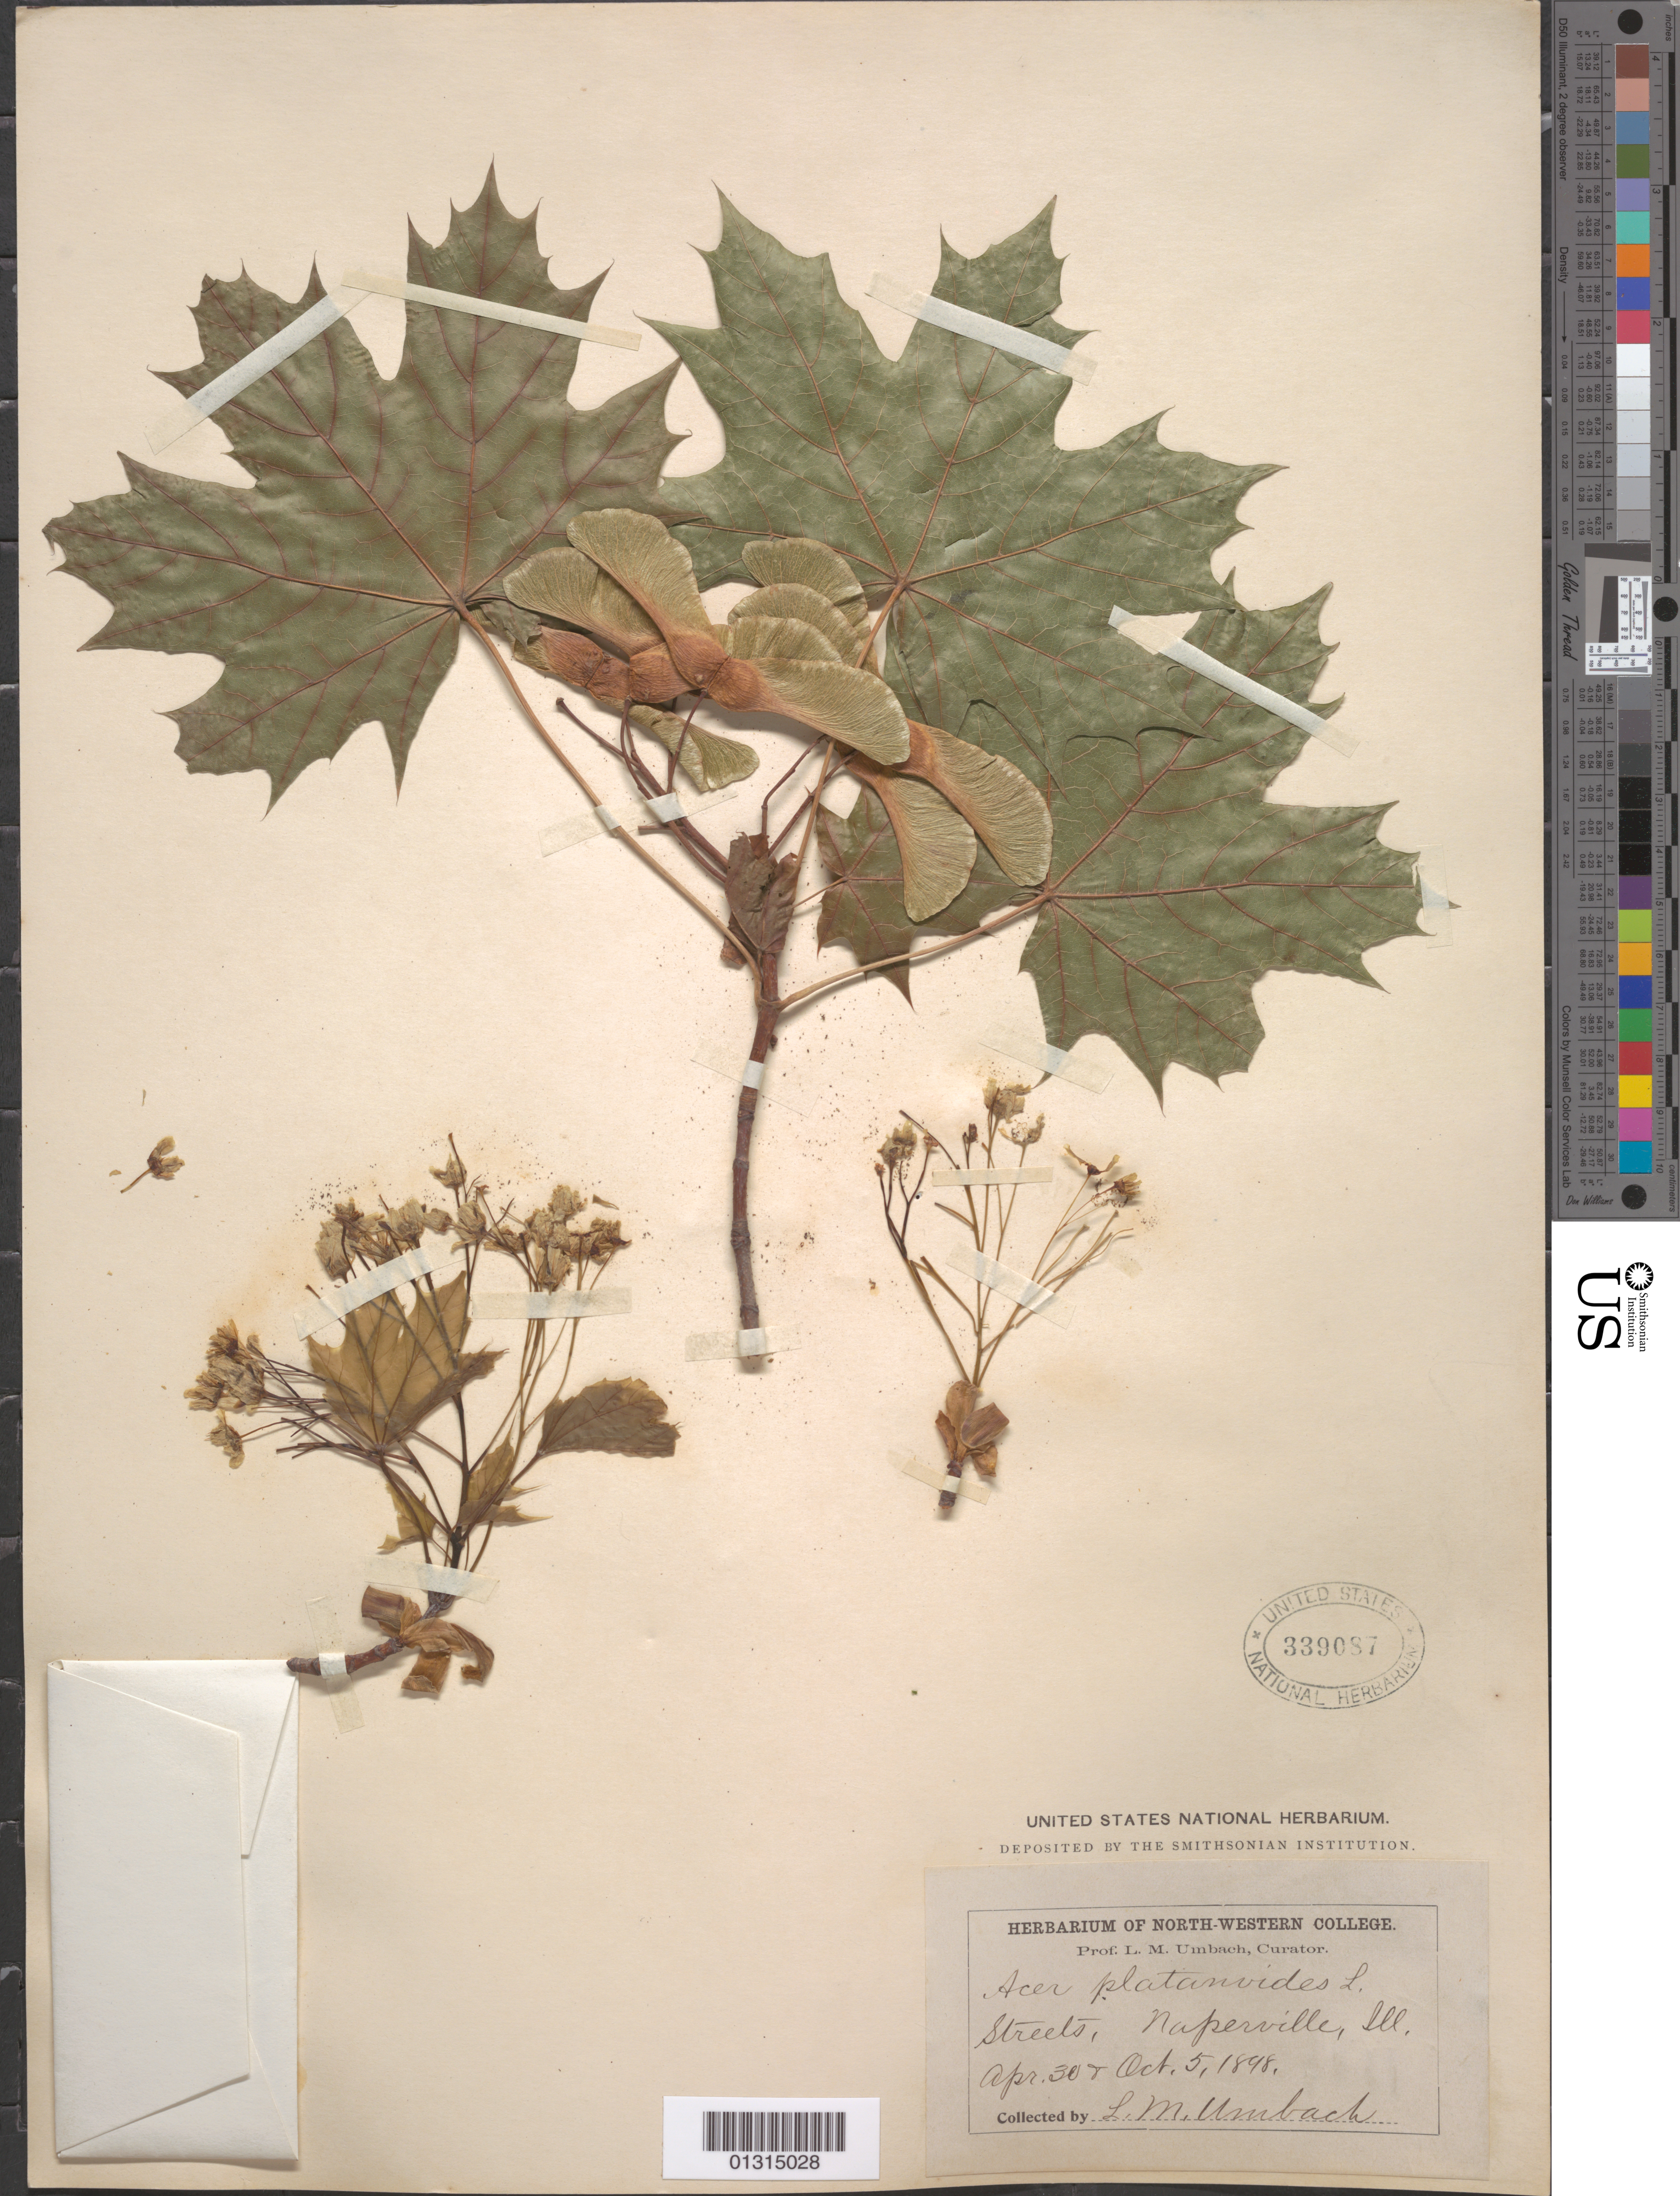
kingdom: Plantae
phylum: Tracheophyta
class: Magnoliopsida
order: Sapindales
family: Sapindaceae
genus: Acer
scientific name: Acer platanoides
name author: L.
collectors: L. M. Umbach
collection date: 1898-04-30,1898-10-05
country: United States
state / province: Illinois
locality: Naperville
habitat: Streets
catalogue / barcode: US 339087